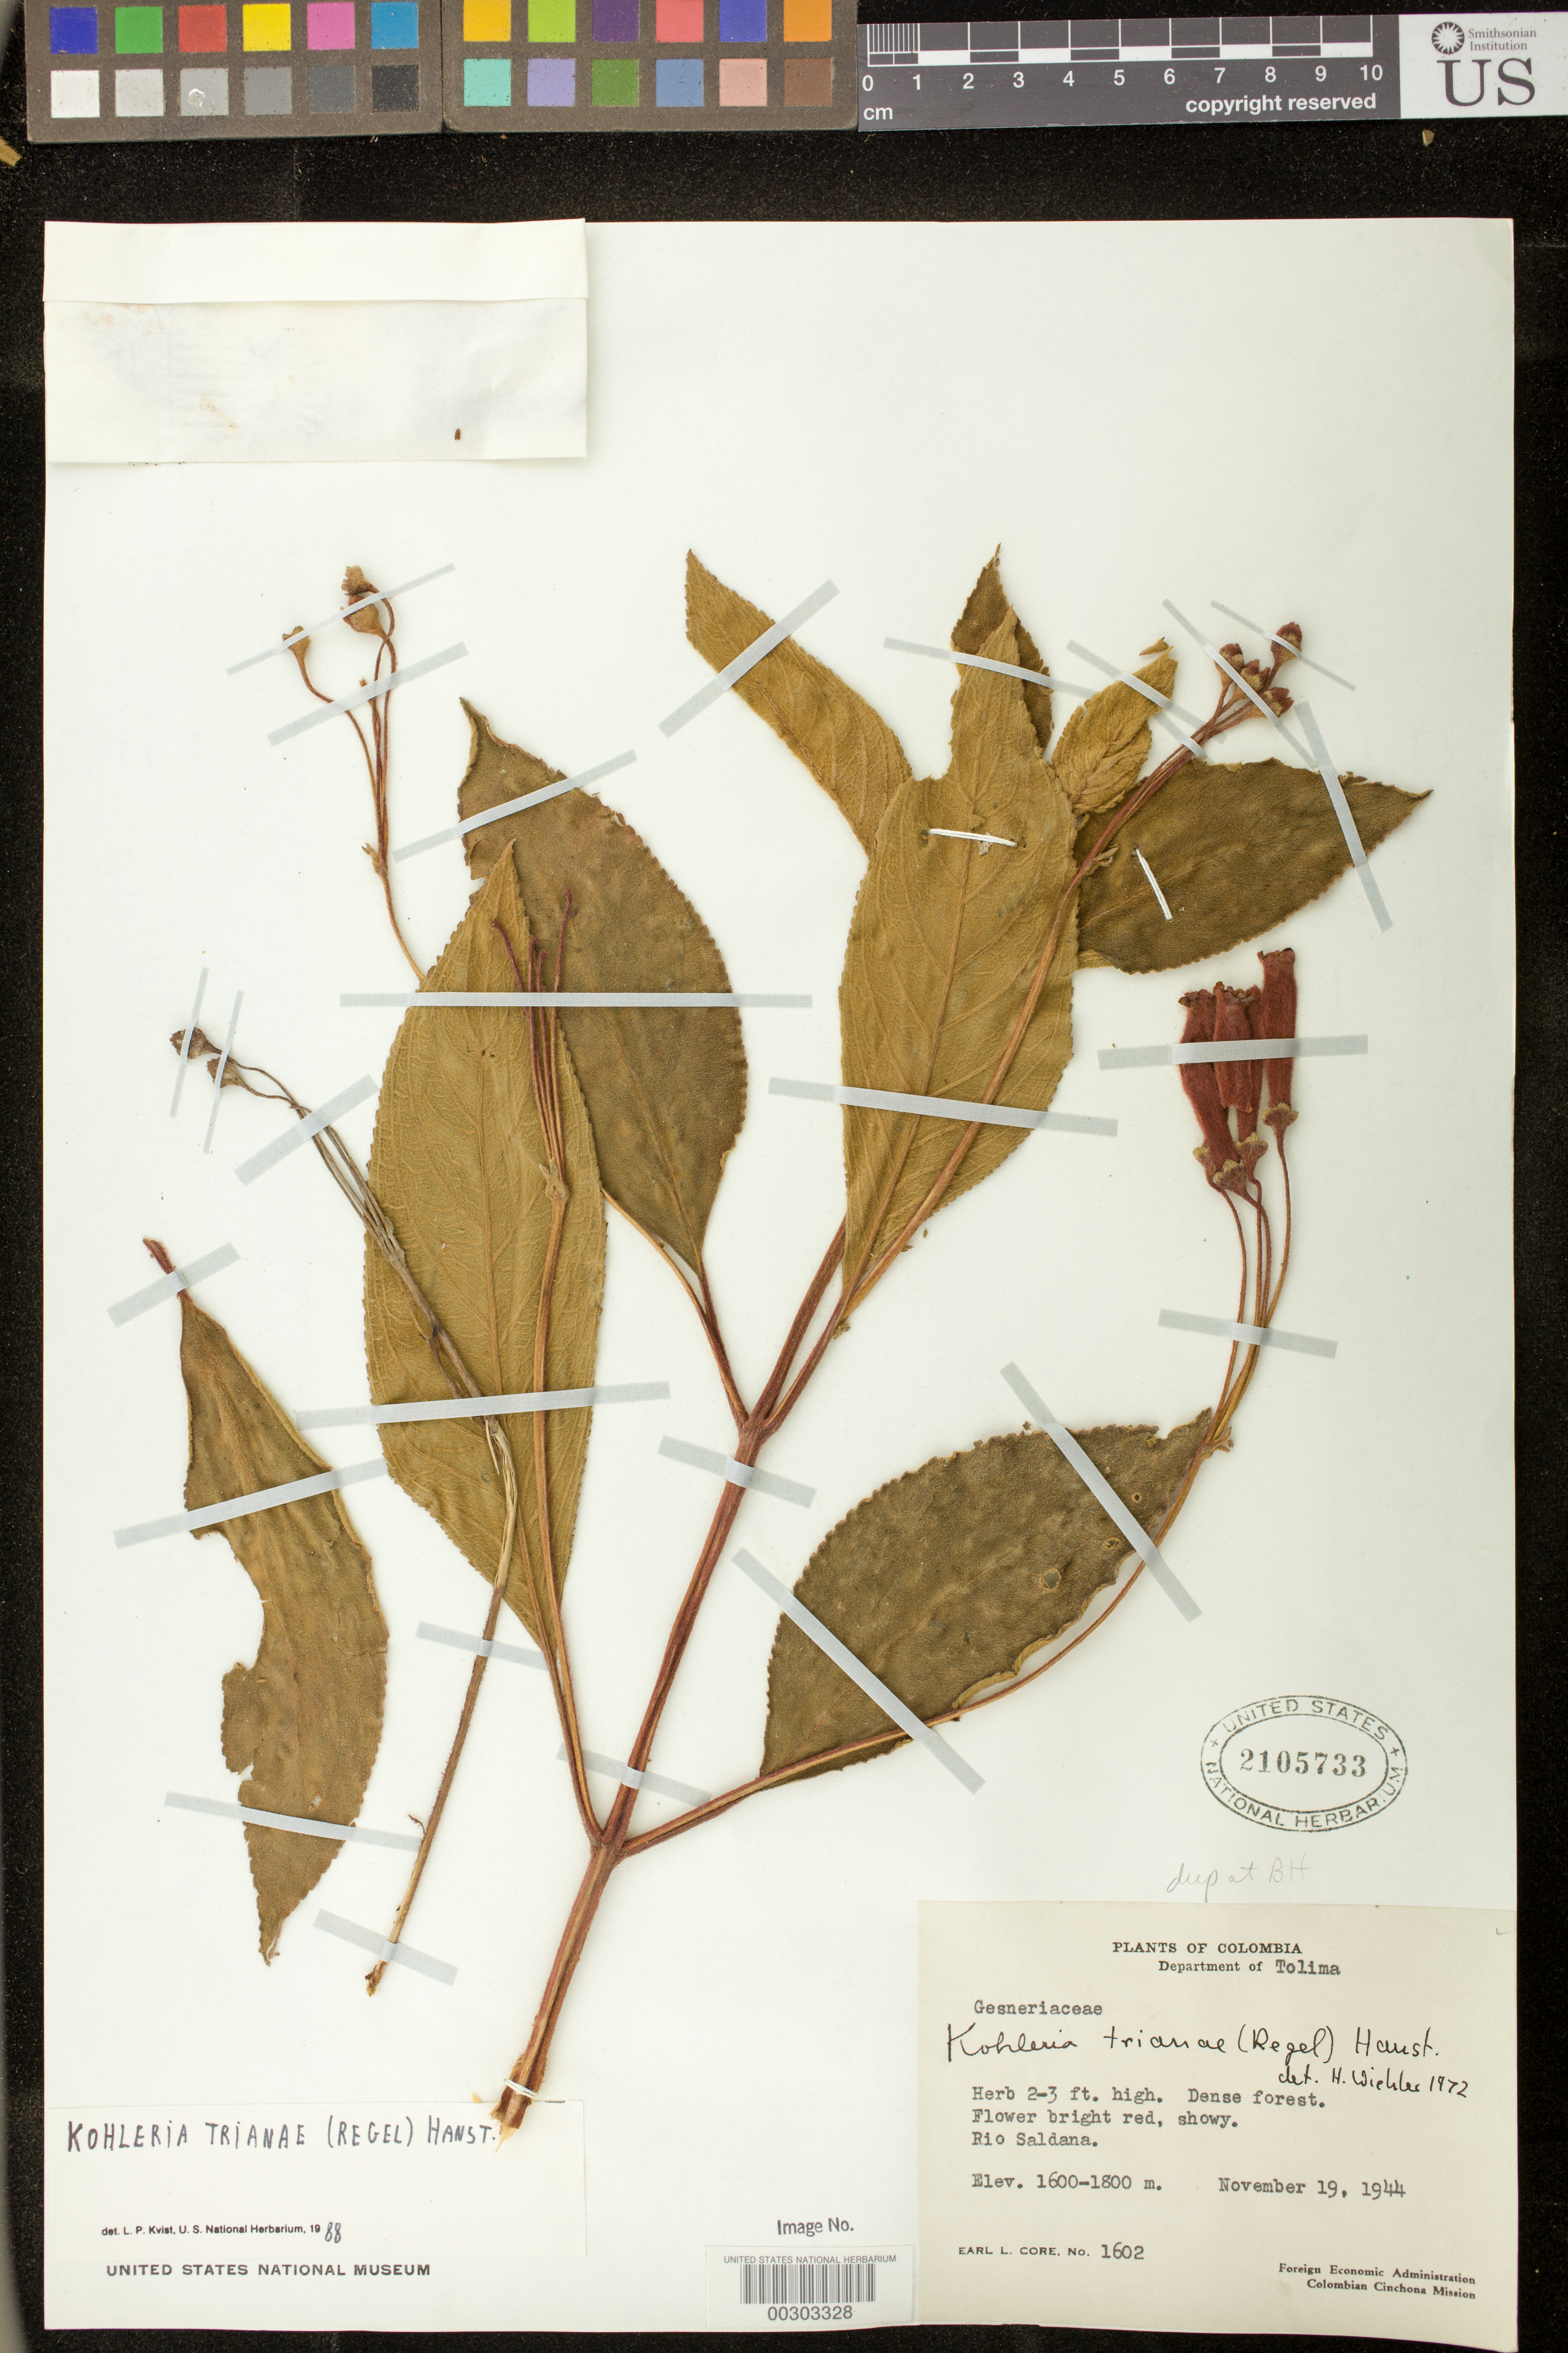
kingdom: Plantae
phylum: Tracheophyta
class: Magnoliopsida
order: Lamiales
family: Gesneriaceae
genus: Kohleria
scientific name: Kohleria trianae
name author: (Regel) Hanst.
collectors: E. L. Core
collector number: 1602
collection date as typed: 19 Nov 1944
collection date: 1944-11-19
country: Colombia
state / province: Tolima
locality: Rio Saldana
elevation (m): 1600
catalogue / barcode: US 2105733